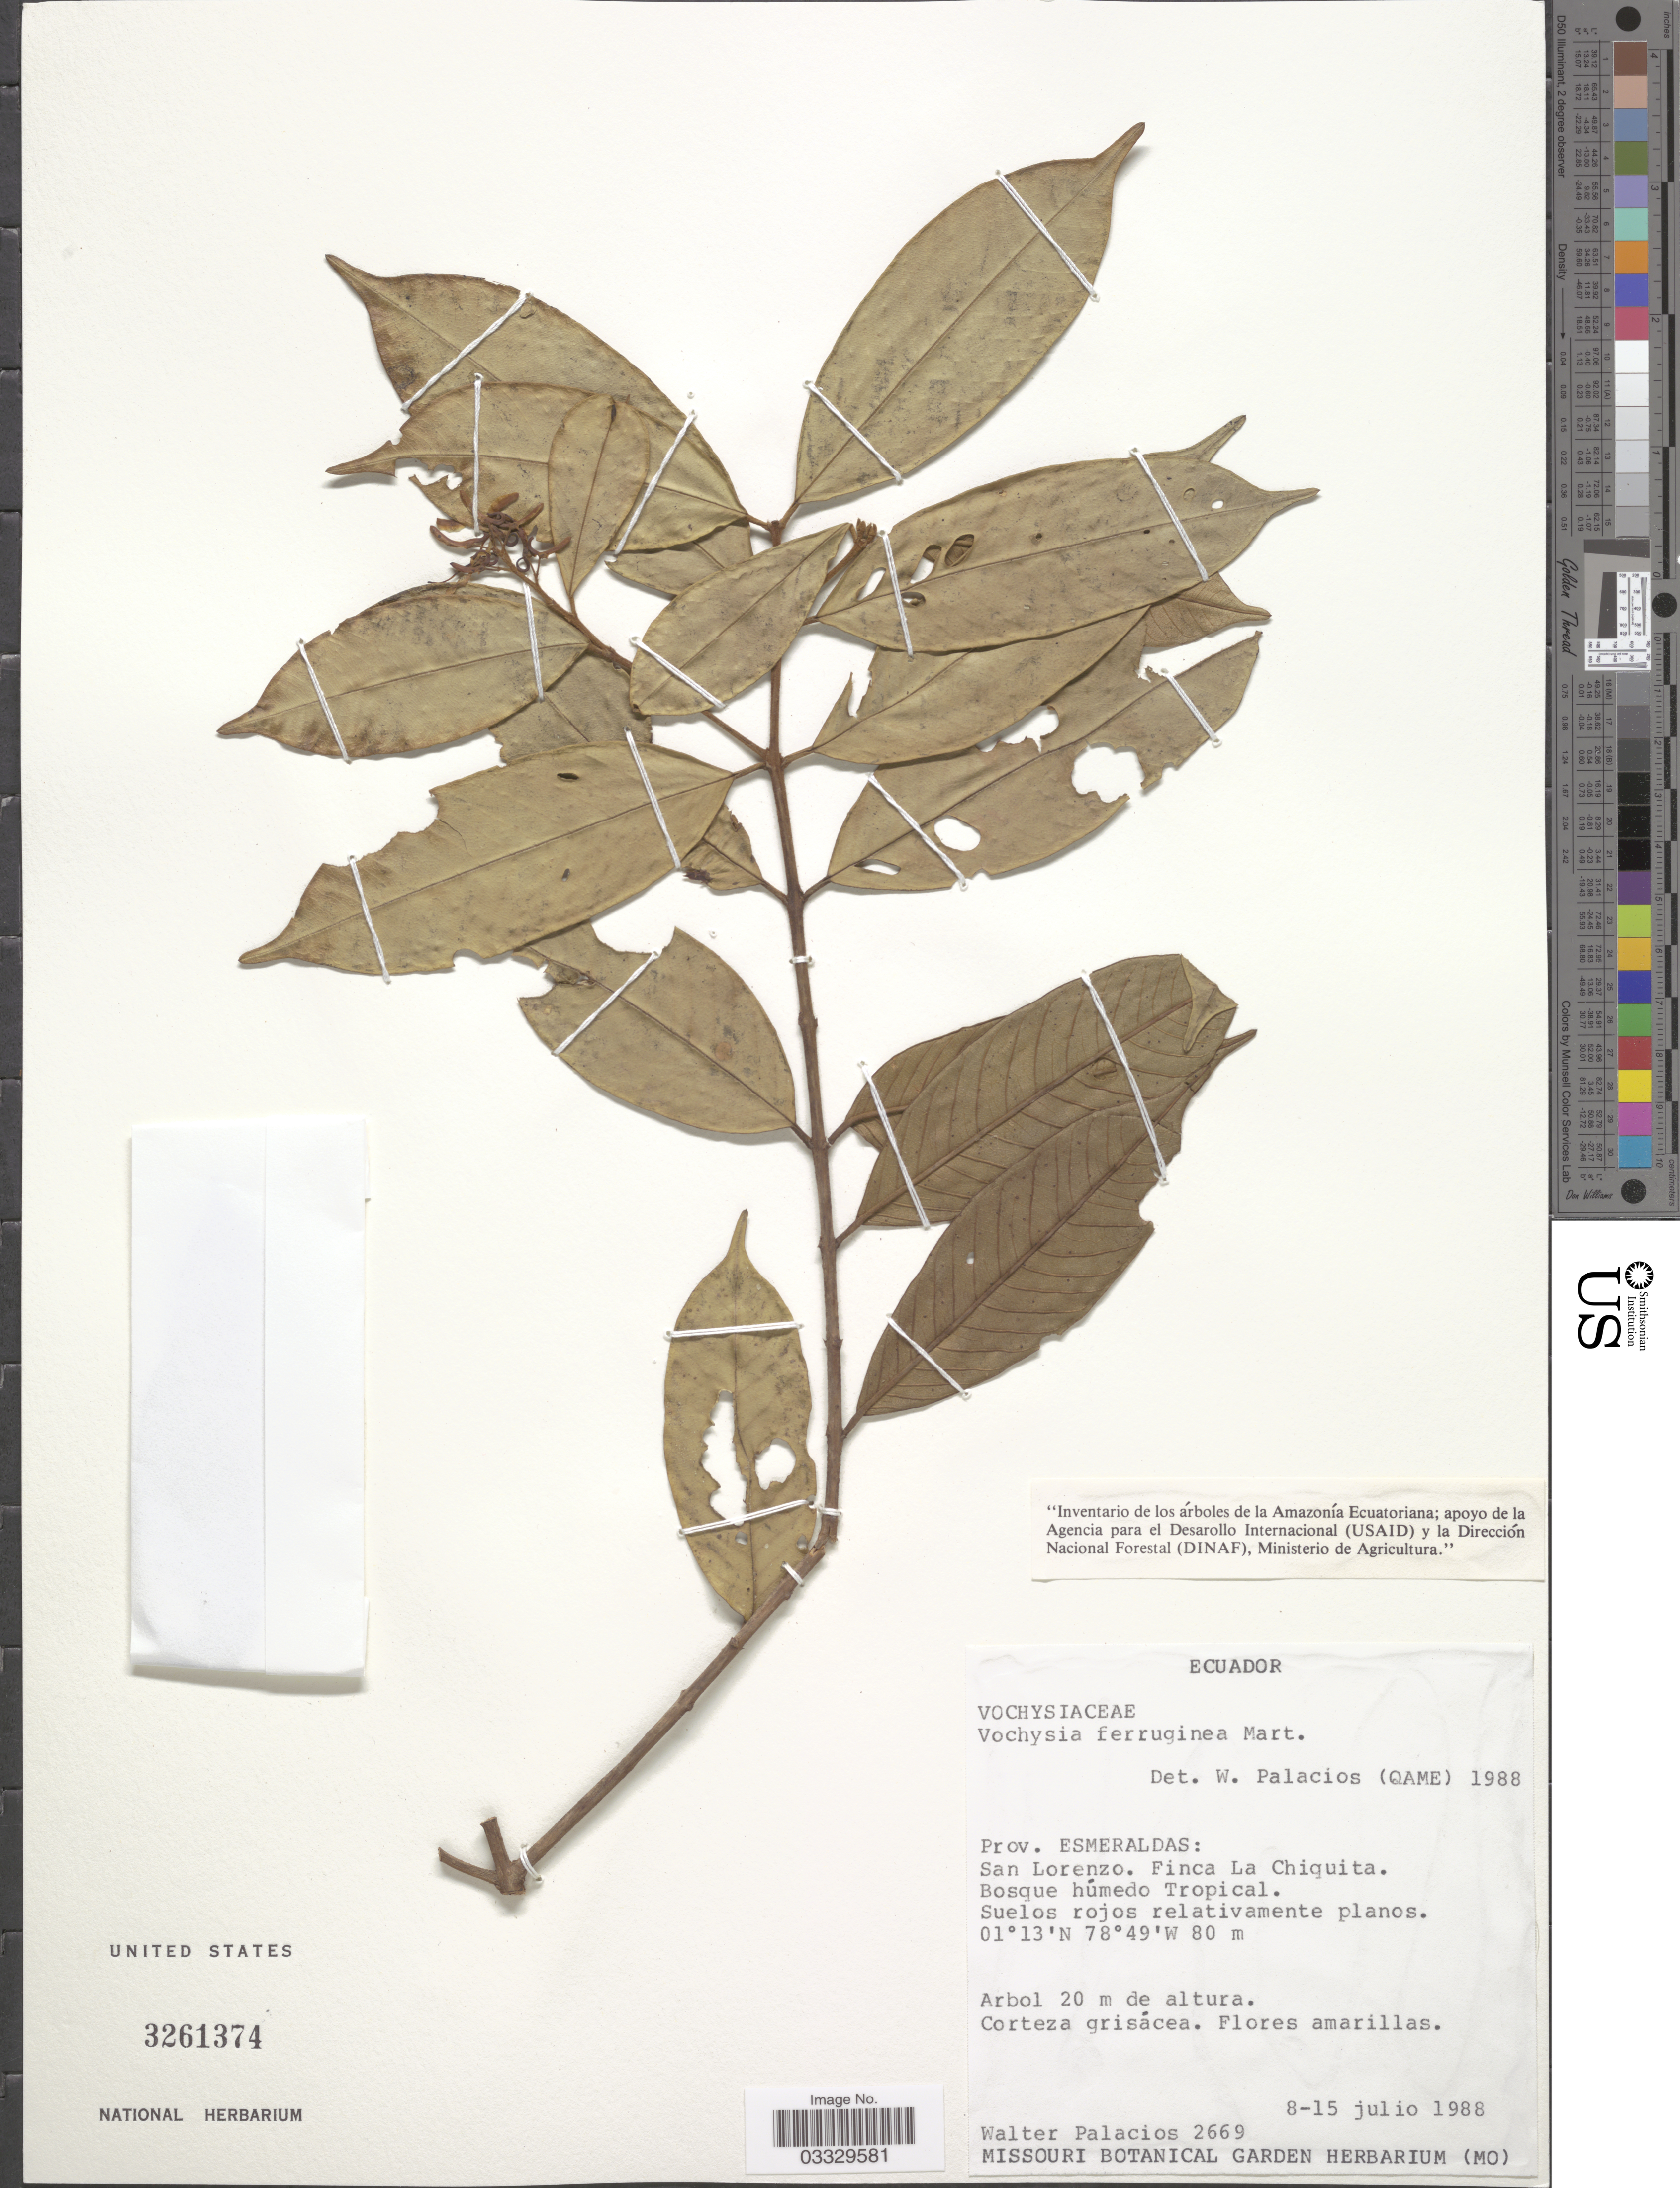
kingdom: Plantae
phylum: Tracheophyta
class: Magnoliopsida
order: Myrtales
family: Vochysiaceae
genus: Vochysia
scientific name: Vochysia ferruginea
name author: Mart.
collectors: W. Palacios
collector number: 2669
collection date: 1988-07-08/1988-07-15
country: Ecuador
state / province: Esmeraldas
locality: San Lorenzo. Finca La Chiquita.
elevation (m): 80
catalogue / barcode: US 3261374